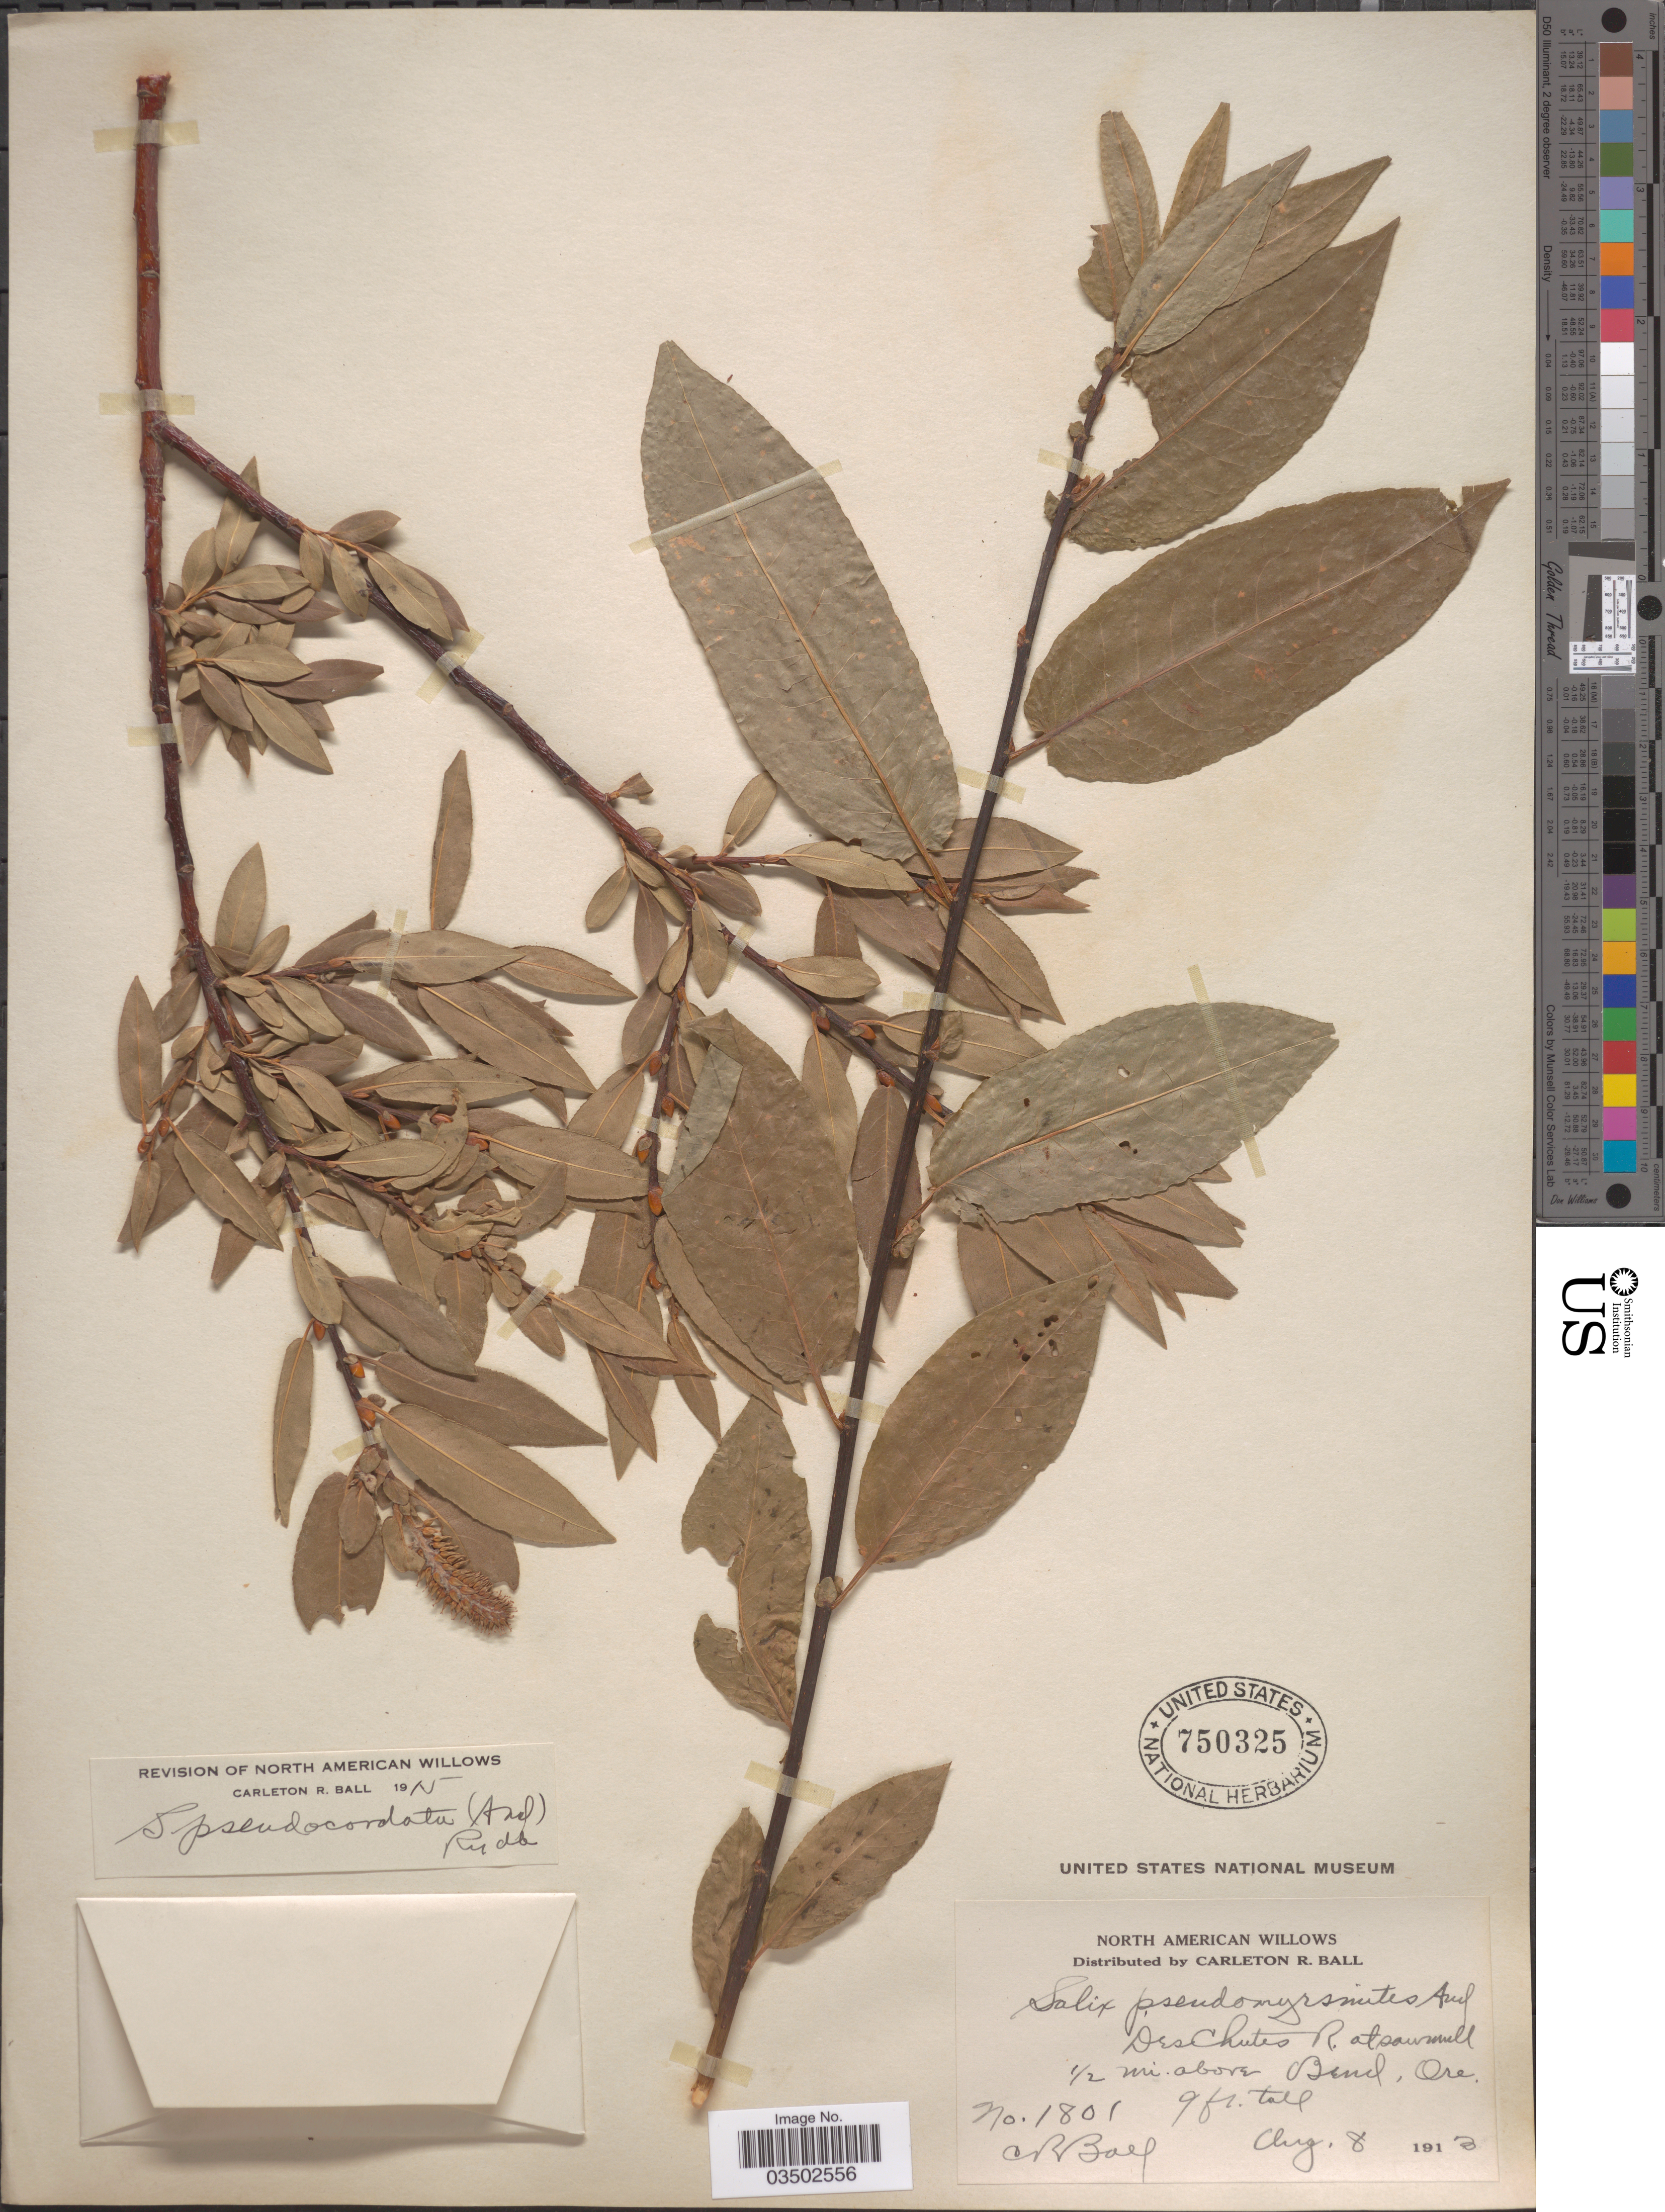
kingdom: Plantae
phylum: Tracheophyta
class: Magnoliopsida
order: Malpighiales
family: Salicaceae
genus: Salix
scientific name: Salix pseudocordata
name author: (Andersson) Andersson ex Rydb.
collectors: C. R. Ball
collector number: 1801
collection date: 1913-08-08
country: United States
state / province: Oregon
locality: Des Chutes R. at sawmill ½ mi. above Bend.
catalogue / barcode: US 750325